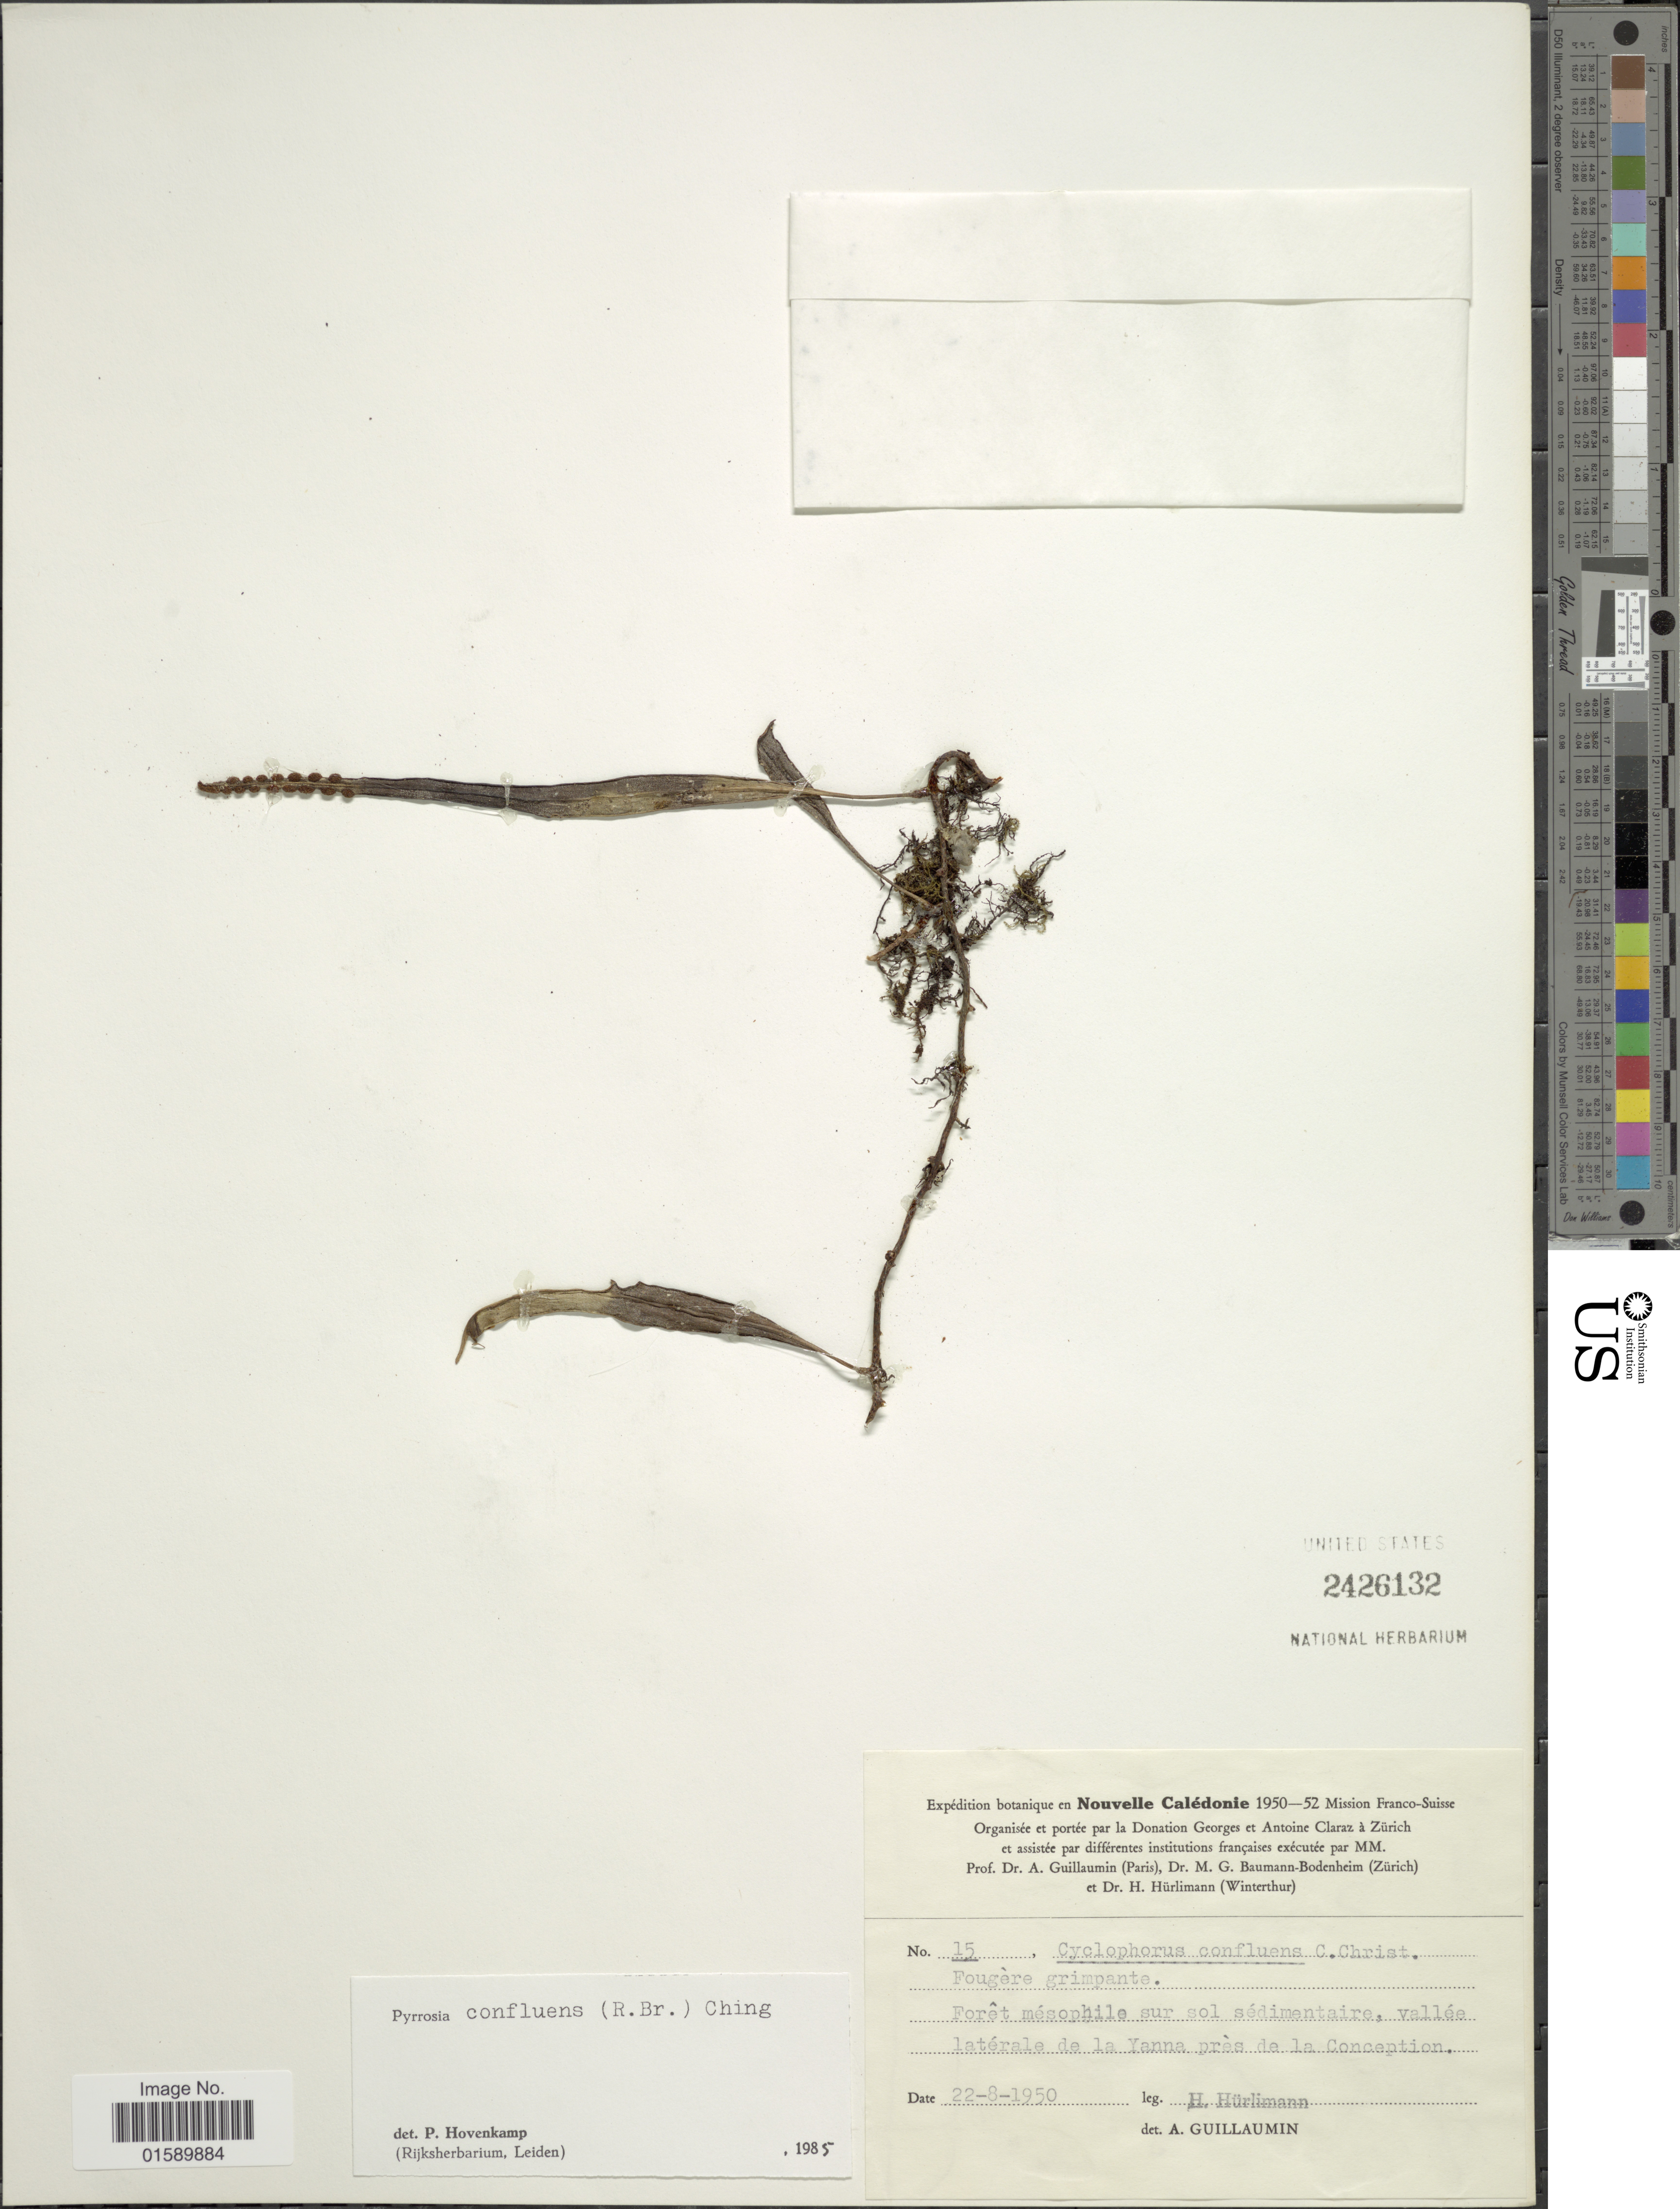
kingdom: Plantae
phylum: Tracheophyta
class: Polypodiopsida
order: Polypodiales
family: Polypodiaceae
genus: Pyrrosia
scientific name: Pyrrosia confluens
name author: (R. Br.) Ching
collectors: H. Hürlimann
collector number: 15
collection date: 1950-08-22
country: New Caledonia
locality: Foret mesophle sur sol sedimentaire, vallee laterale de la Yanna pres la Conception.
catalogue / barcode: US 2426132